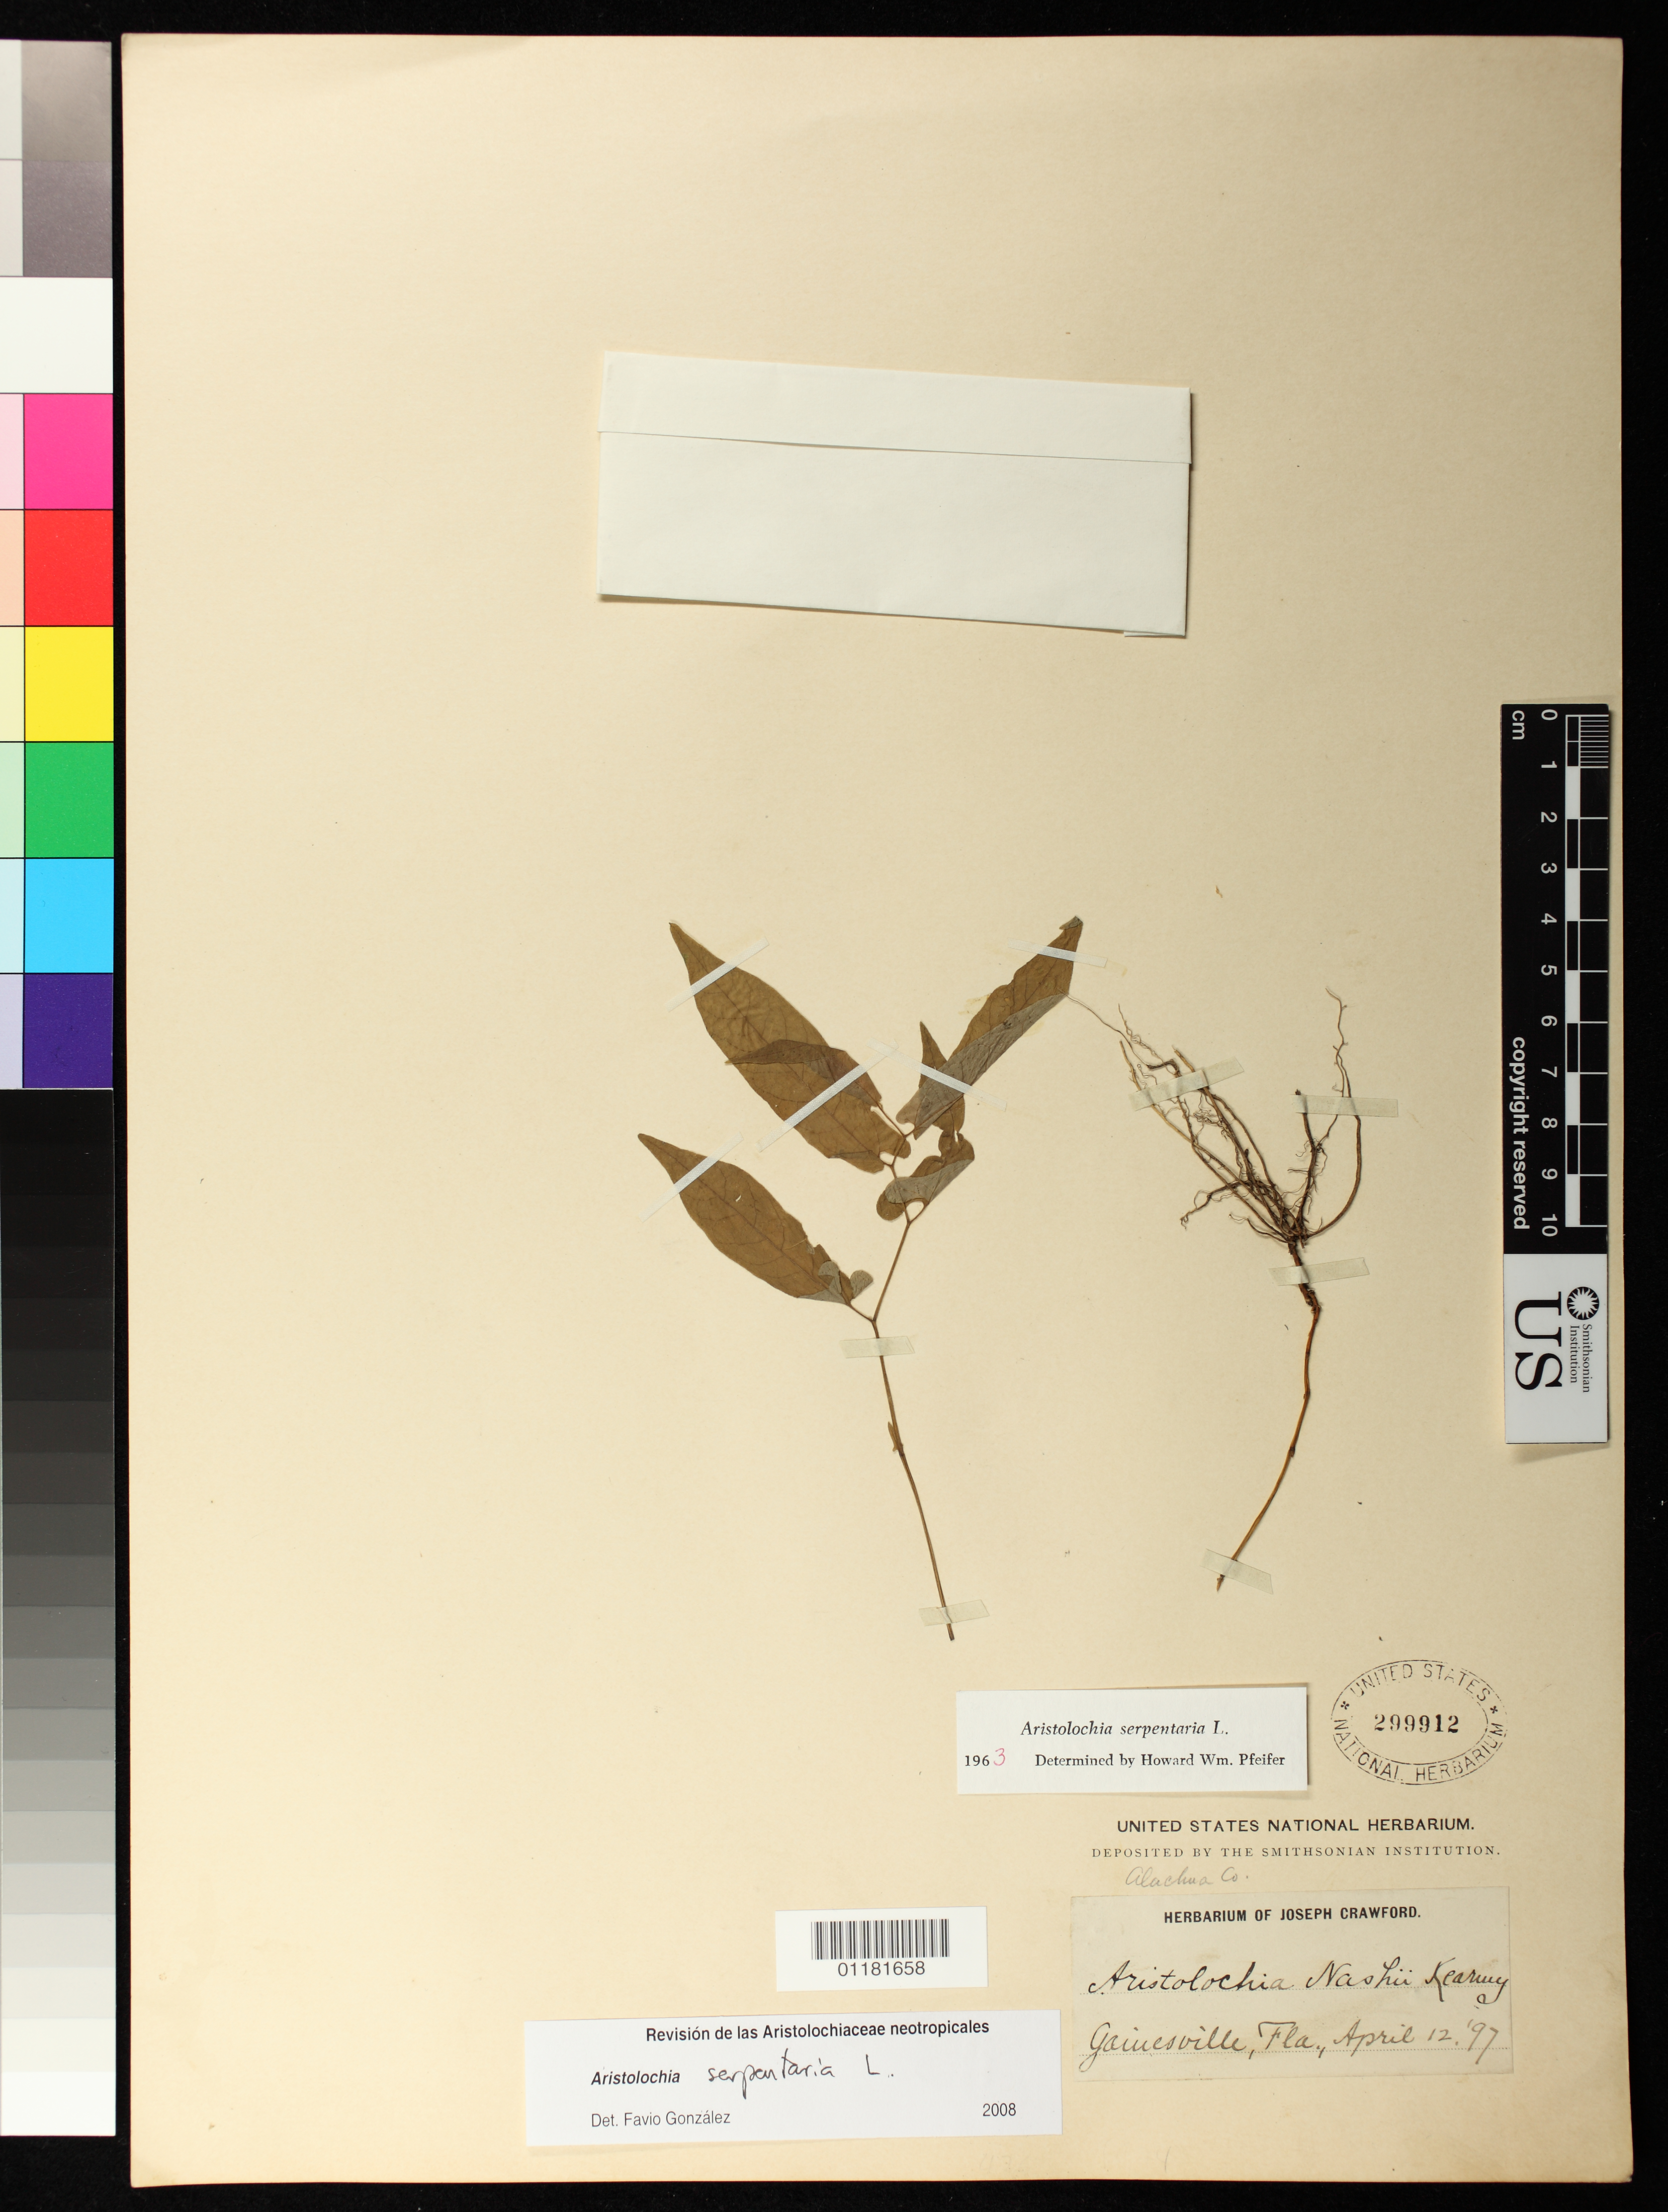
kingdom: Plantae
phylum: Tracheophyta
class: Magnoliopsida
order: Piperales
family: Aristolochiaceae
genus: Aristolochia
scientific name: Aristolochia serpentaria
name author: L.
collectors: J. Crawford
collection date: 1897-04-12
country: United States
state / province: Florida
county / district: Alachua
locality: Gainesville, Alachua County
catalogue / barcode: US 299912